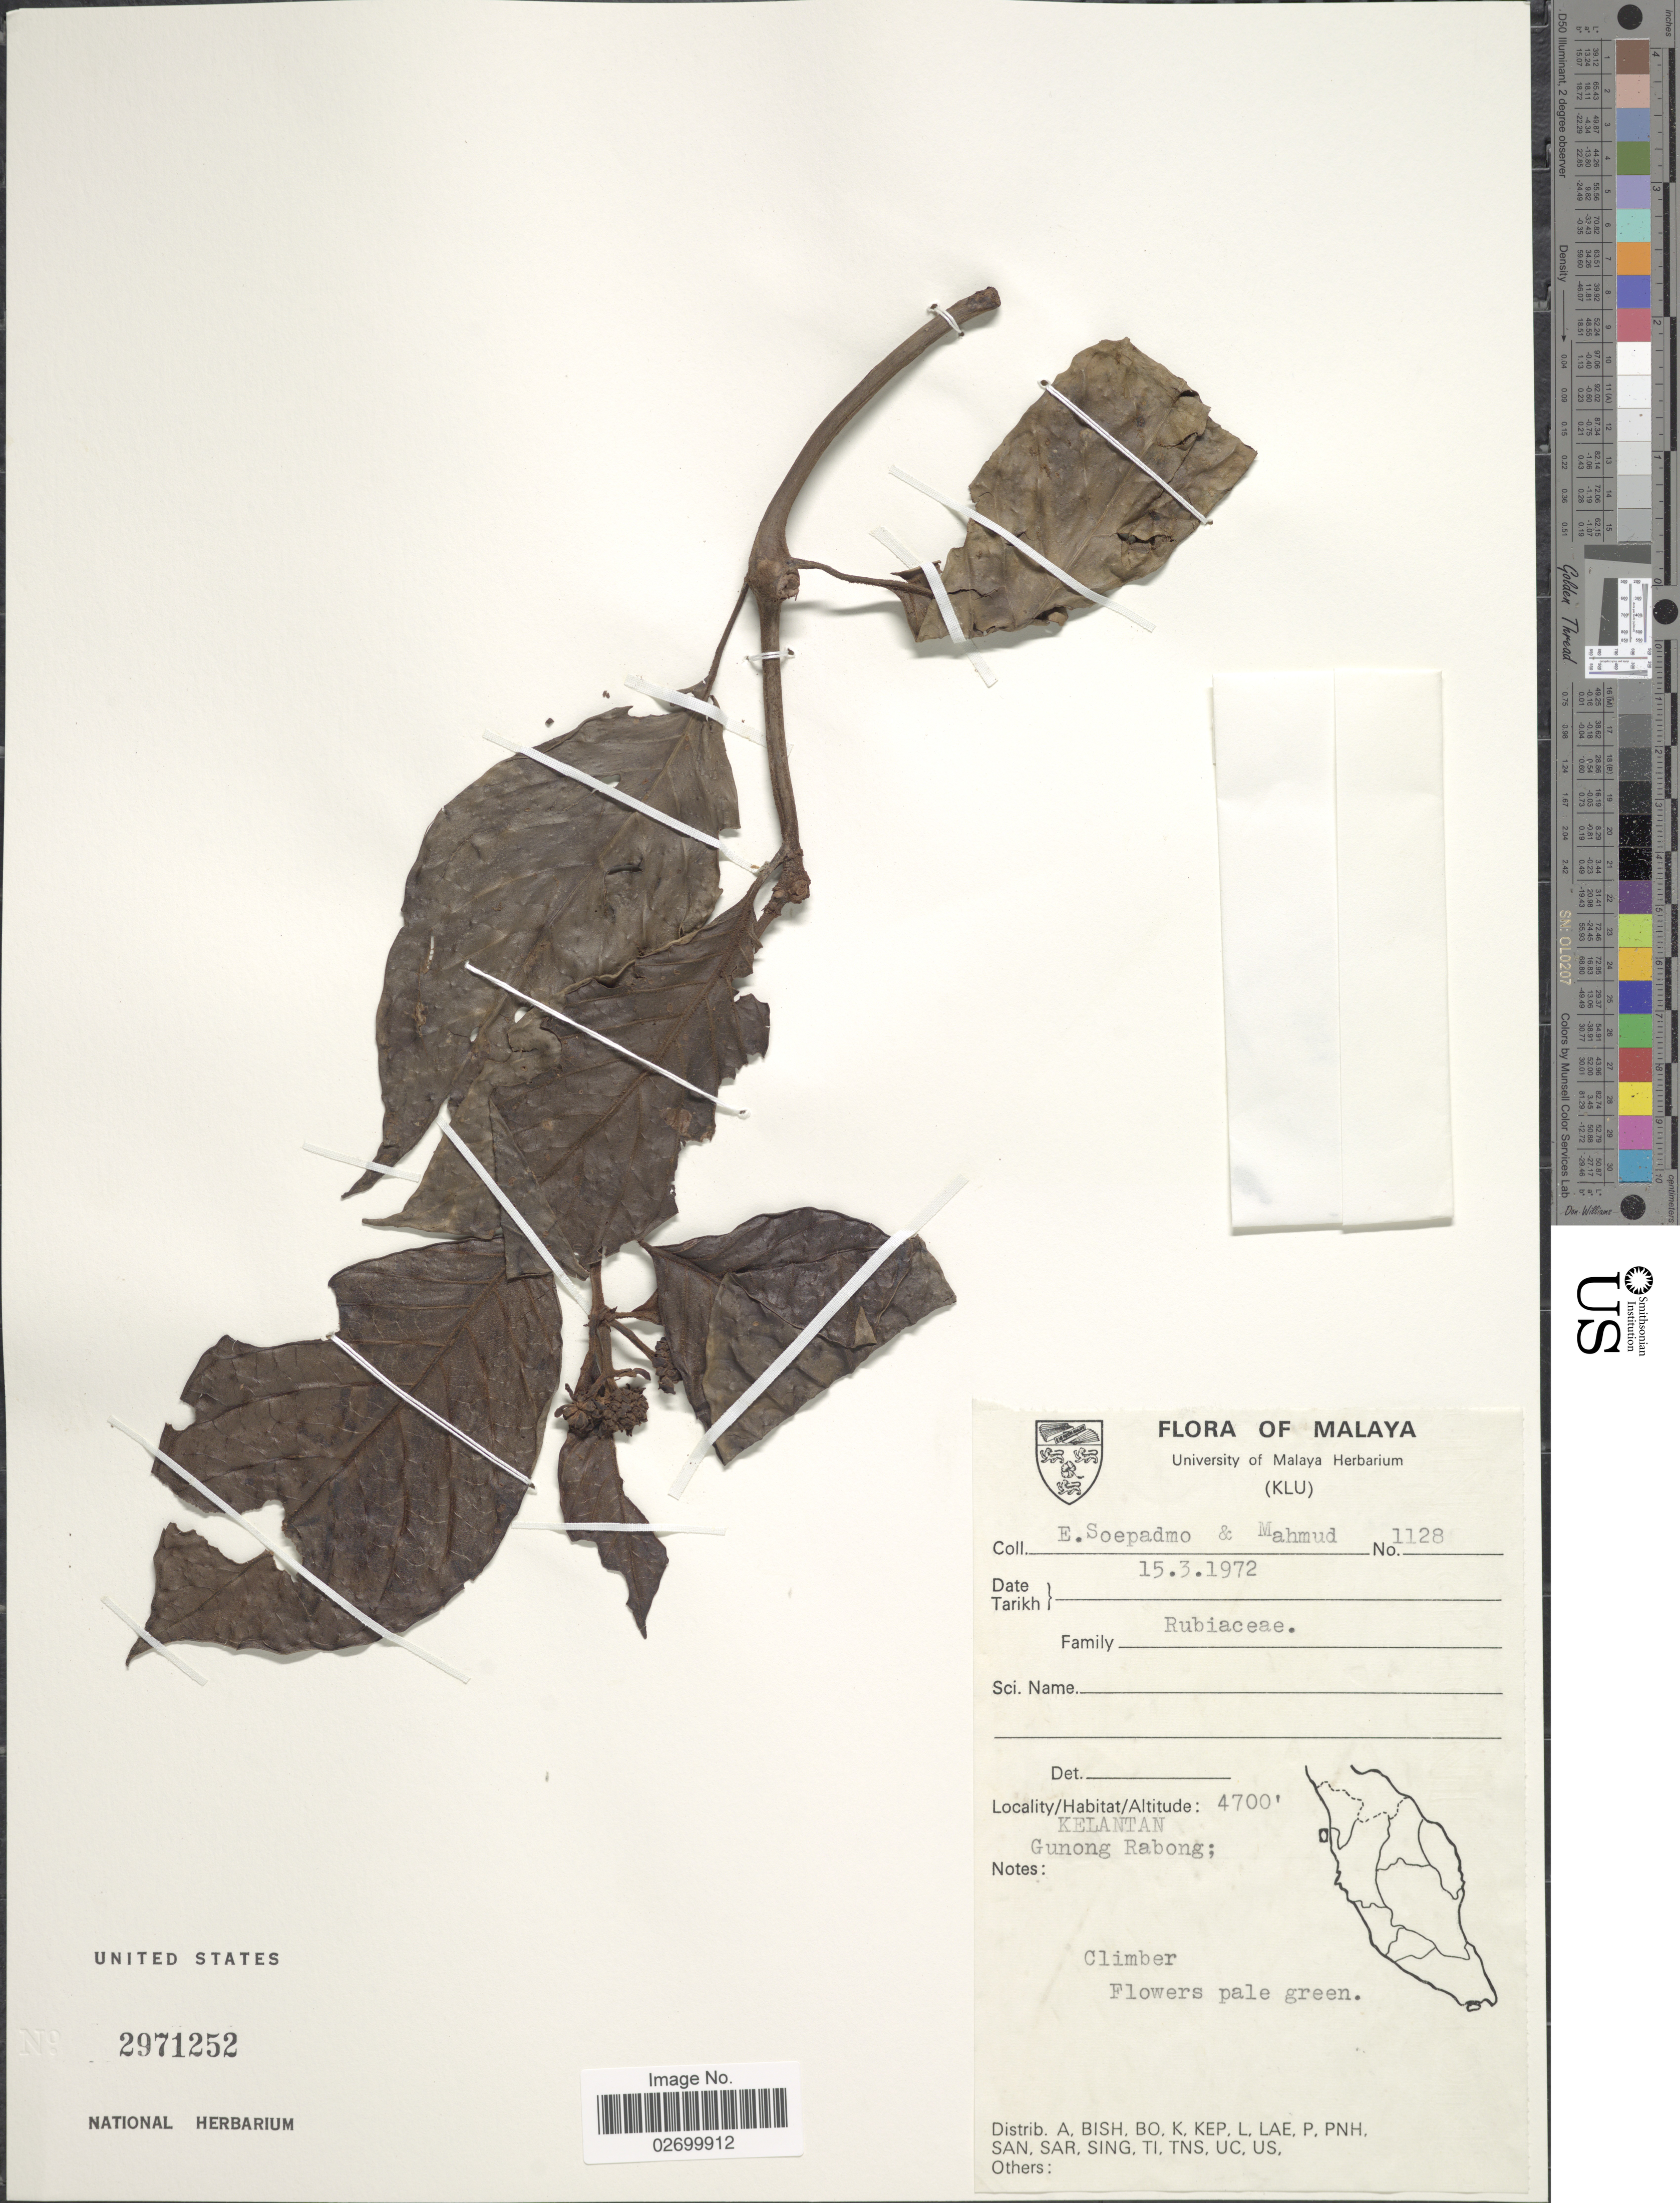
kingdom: Plantae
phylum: Tracheophyta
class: Magnoliopsida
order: Gentianales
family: Rubiaceae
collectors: E. Soepadmo & -. Mahmud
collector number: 1128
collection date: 1972-03-15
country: Malaysia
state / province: Kelantan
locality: Malaya. Gunong Rabong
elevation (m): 1433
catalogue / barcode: US 2971252